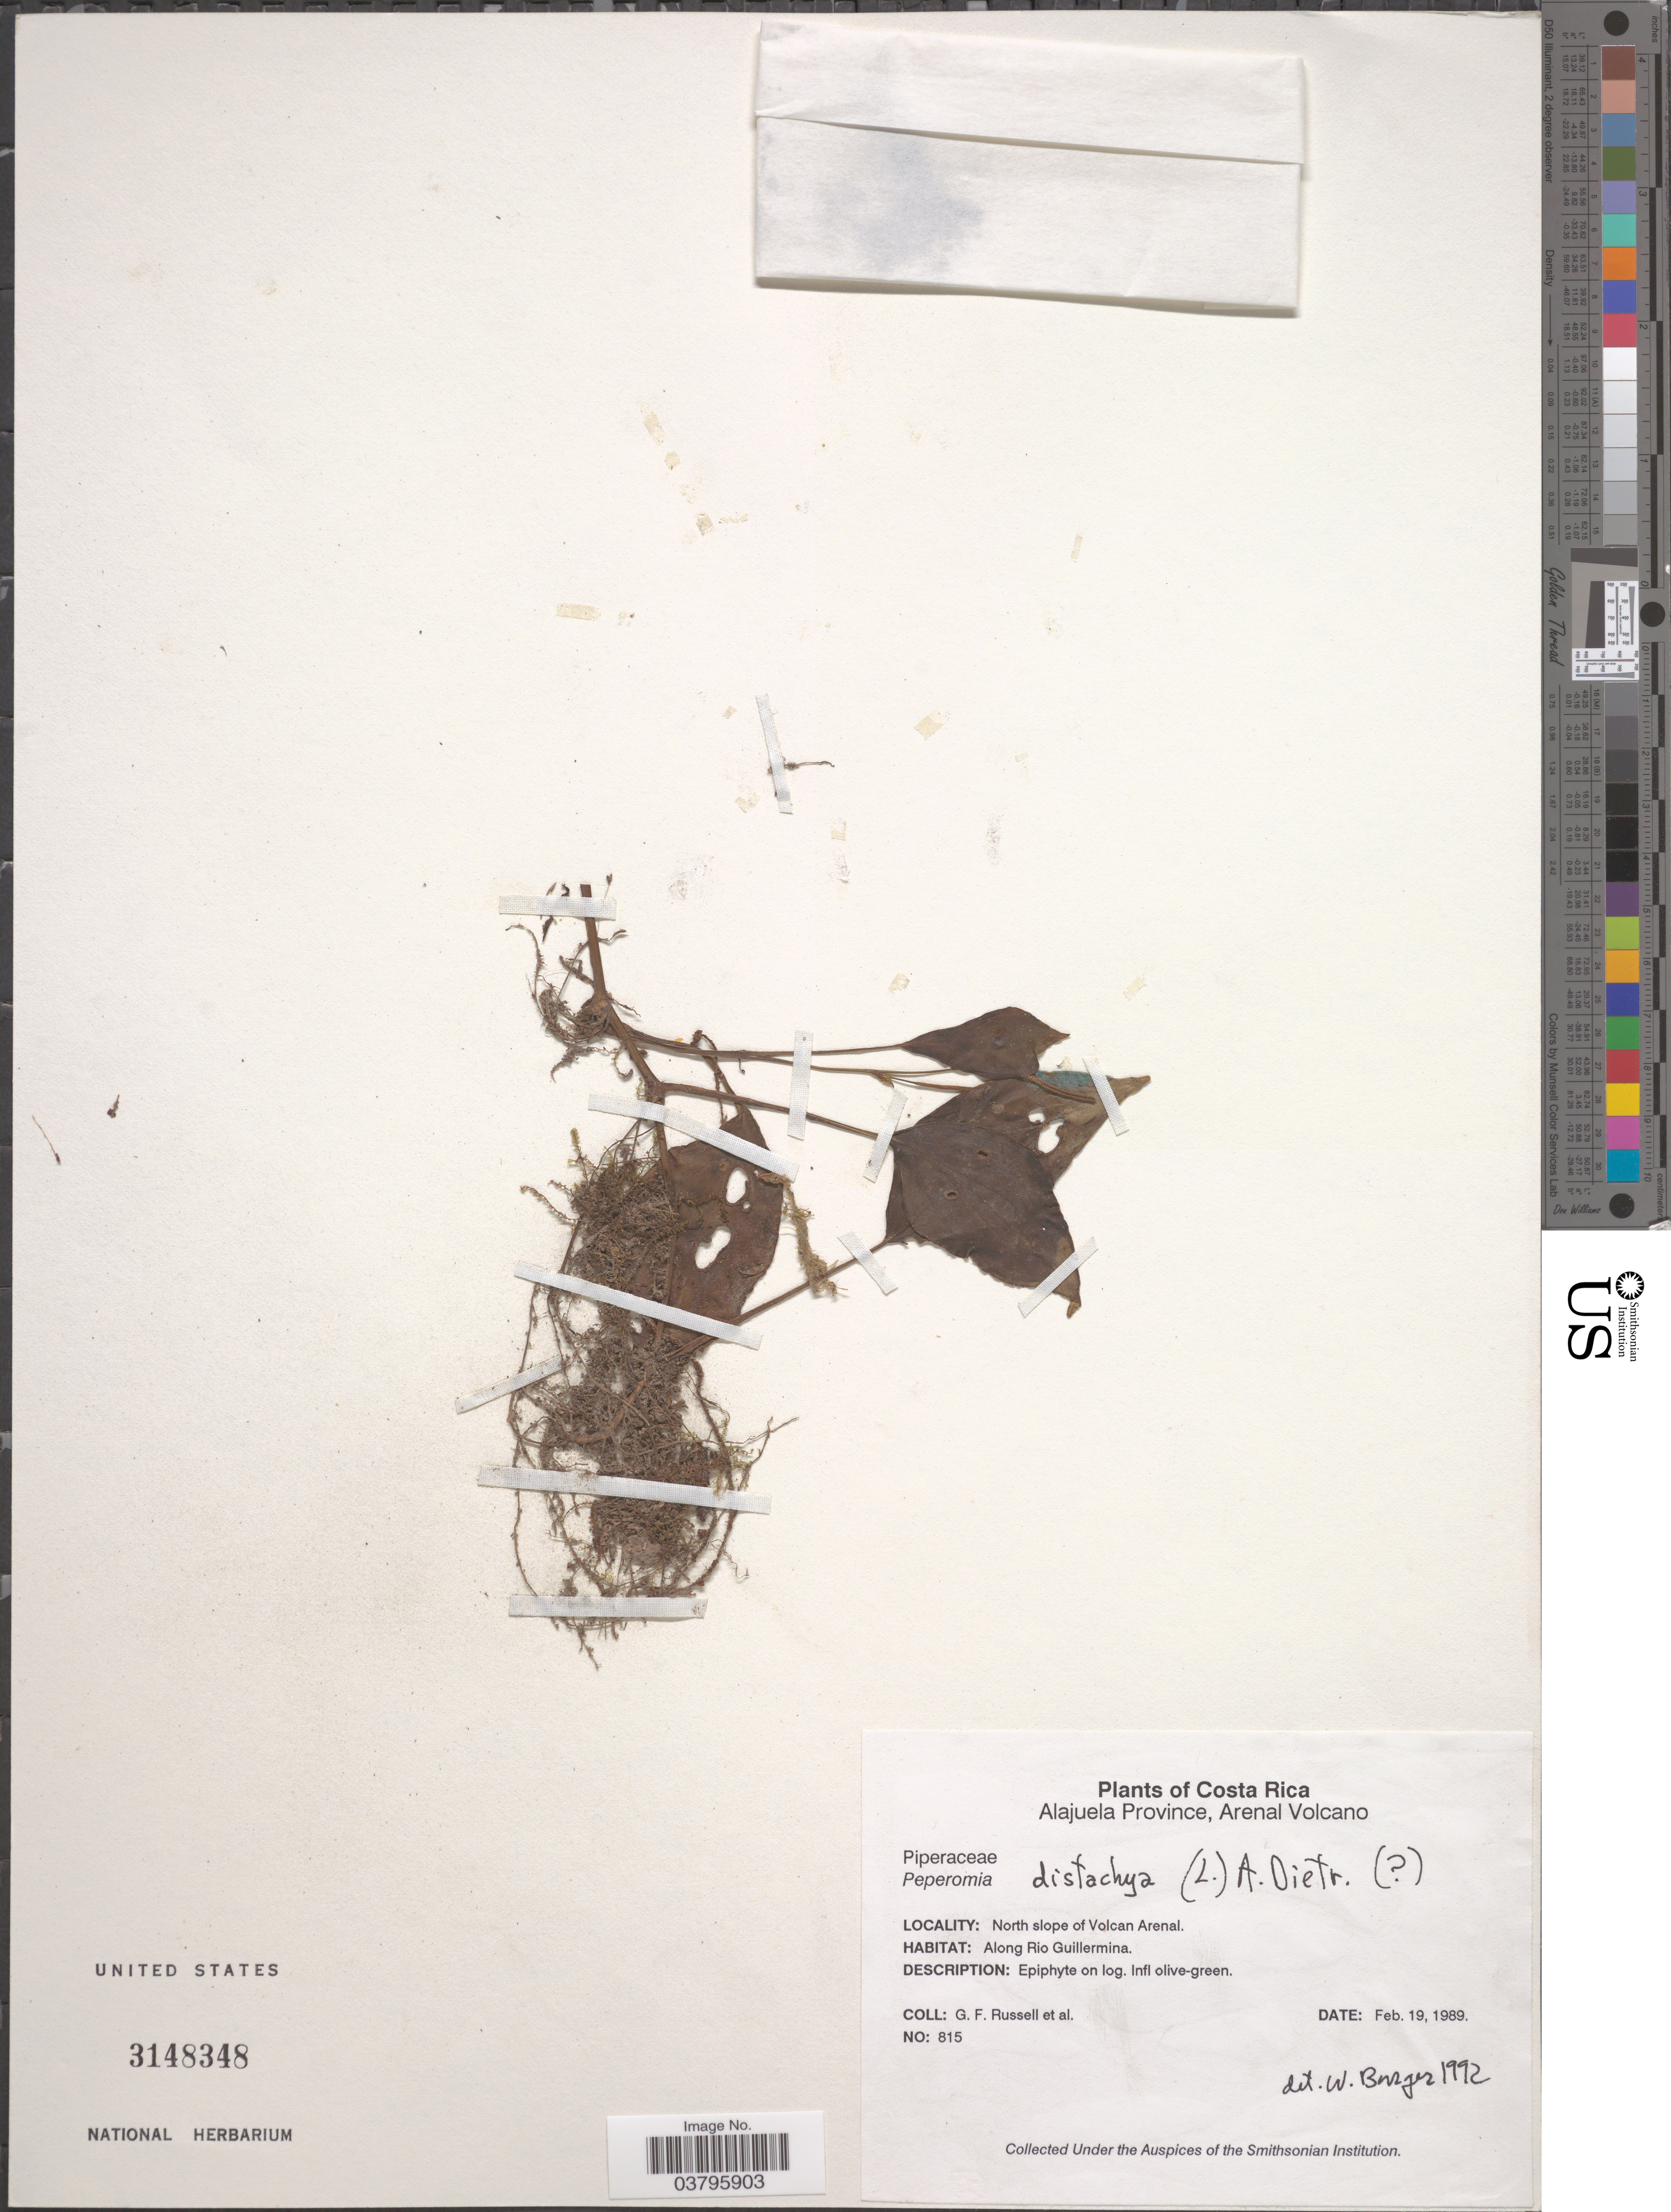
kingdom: Plantae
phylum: Tracheophyta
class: Magnoliopsida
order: Piperales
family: Piperaceae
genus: Peperomia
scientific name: Peperomia distachya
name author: (L.) A. Dietr.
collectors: G. Russell & et al.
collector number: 815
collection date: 1989-02-19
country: Costa Rica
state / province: Alajuela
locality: Arenal Volcano. North slope of Volcan Arenal. Along Rio Guillermina.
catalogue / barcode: US 3148348